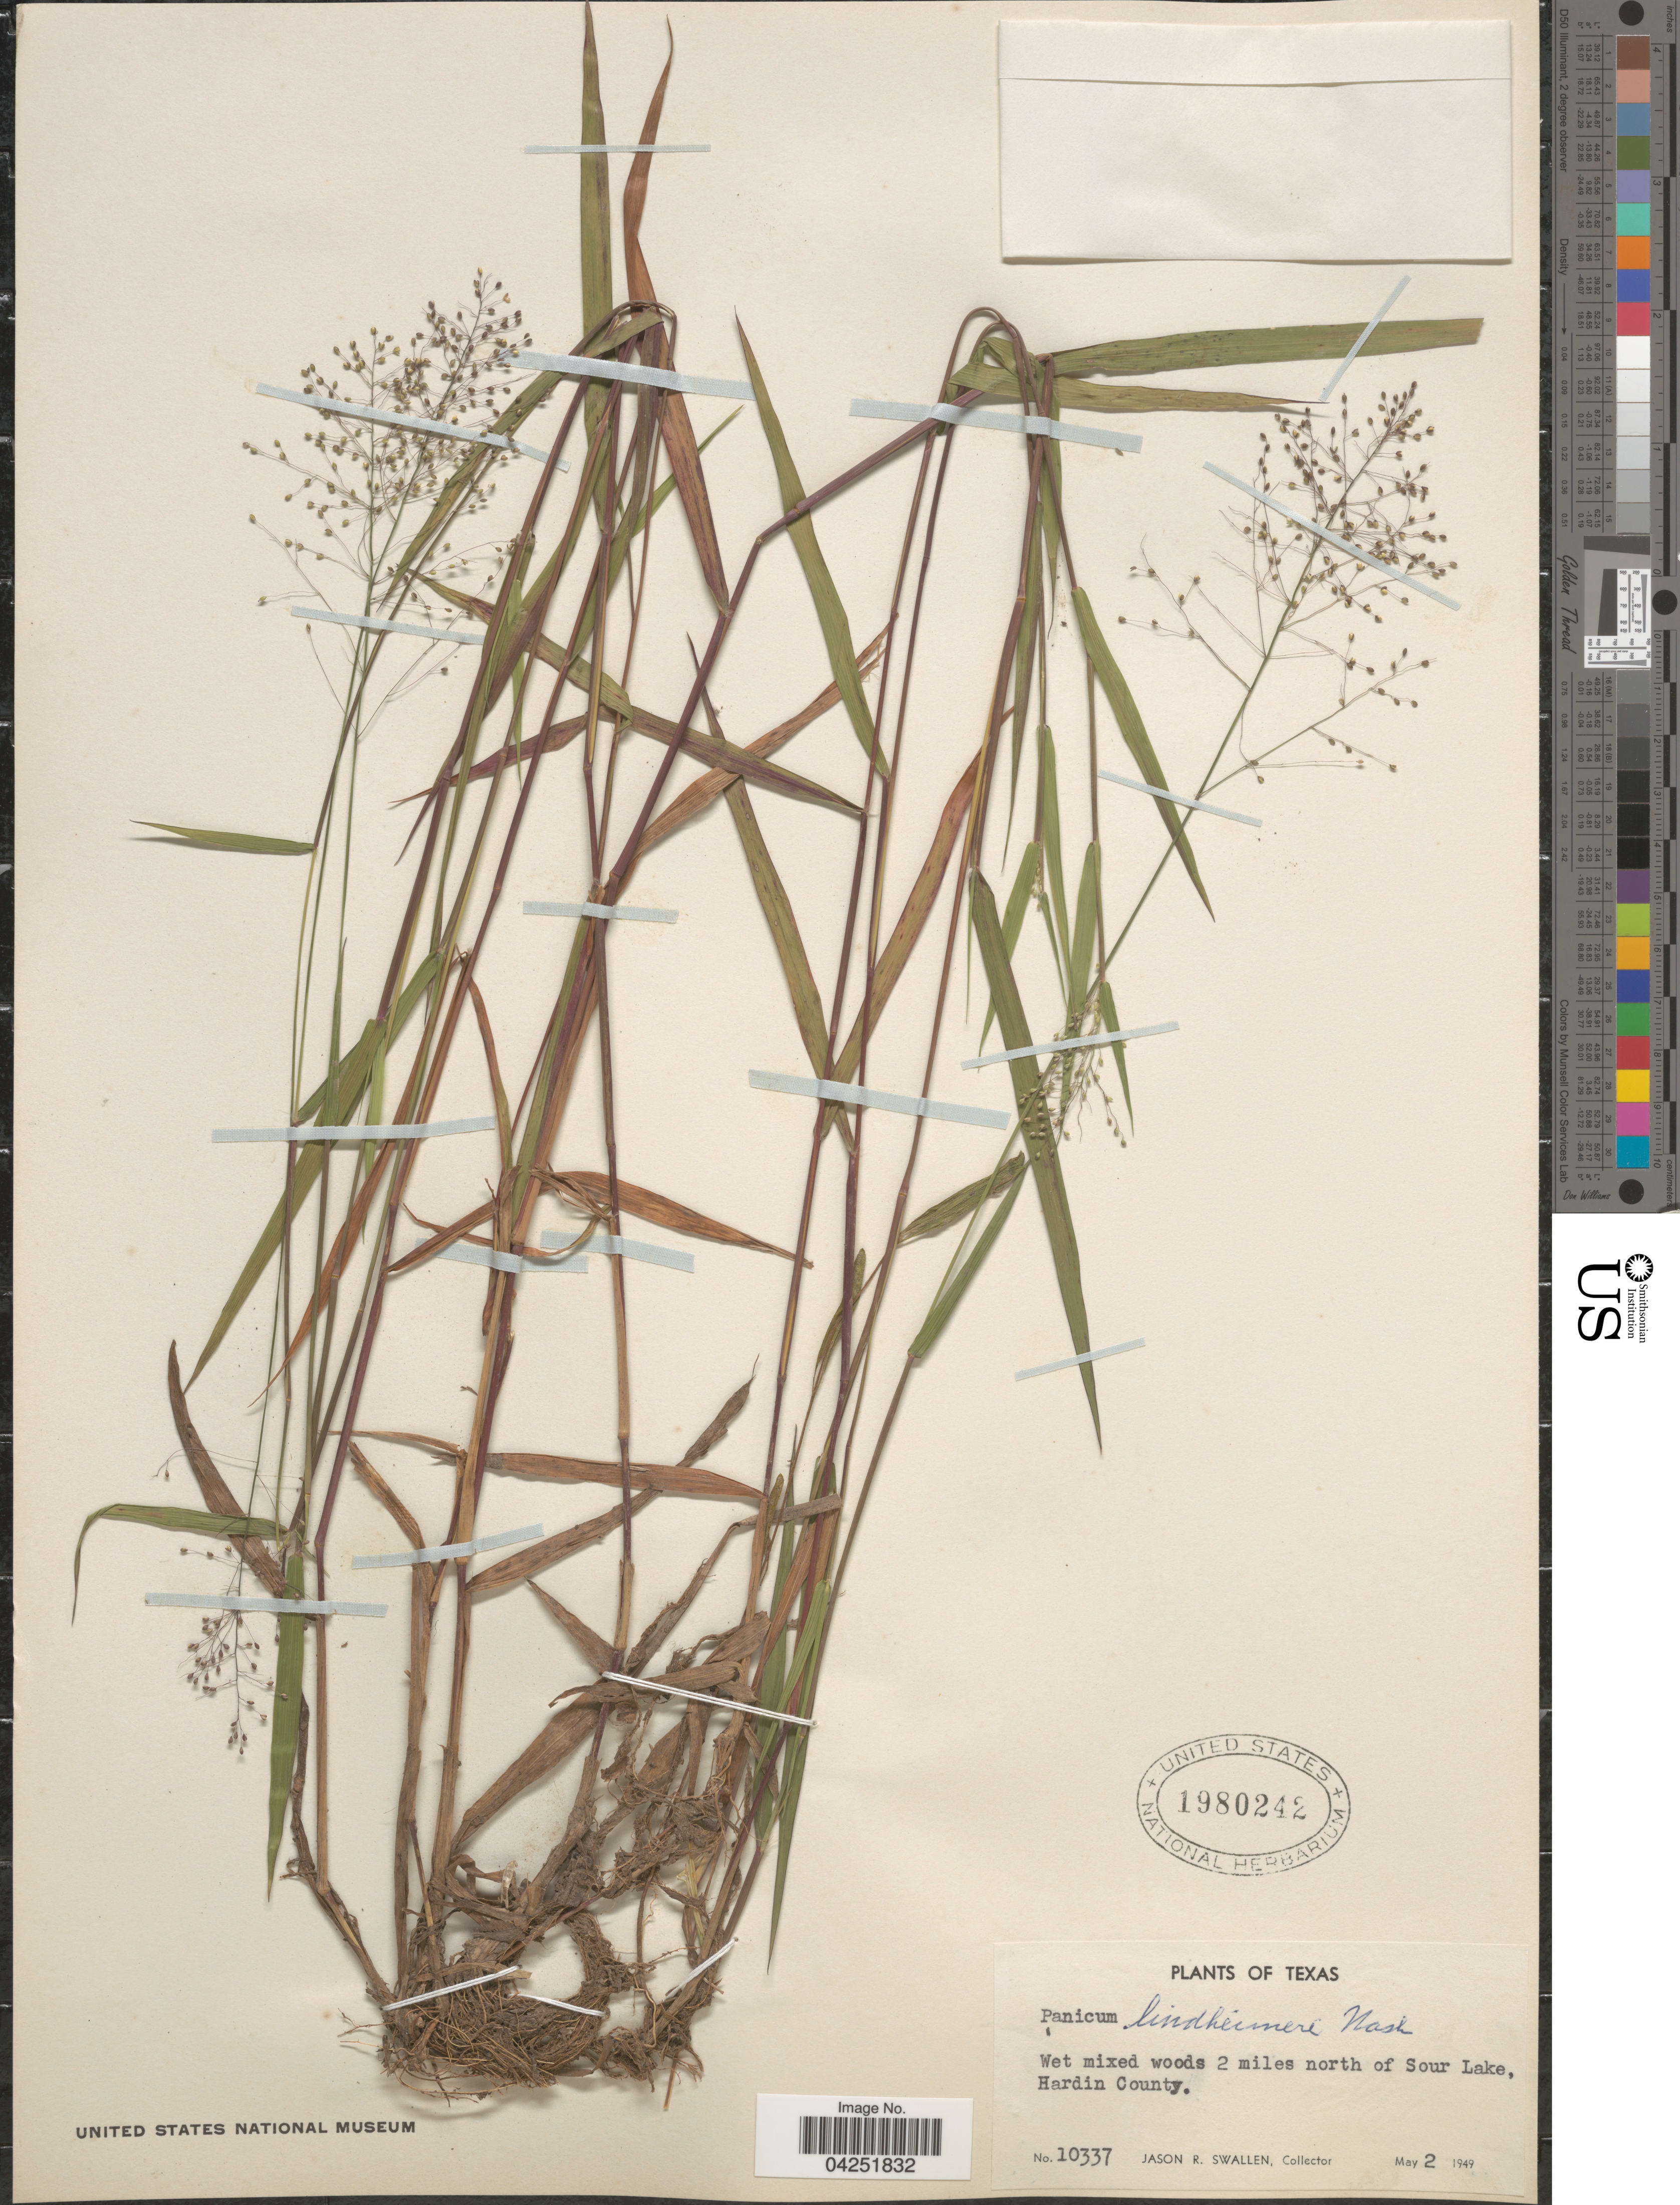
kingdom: Plantae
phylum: Tracheophyta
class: Liliopsida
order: Poales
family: Poaceae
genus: Dichanthelium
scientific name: Dichanthelium acuminatum var. lindheimeri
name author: (Nash) Gould & C.A. Clark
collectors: J. R. Swallen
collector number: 10337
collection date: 1949-05-02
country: United States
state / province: Texas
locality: Wet mixed woods 2 miles north of Sour Lake, Hardin County.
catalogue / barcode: US 1980242